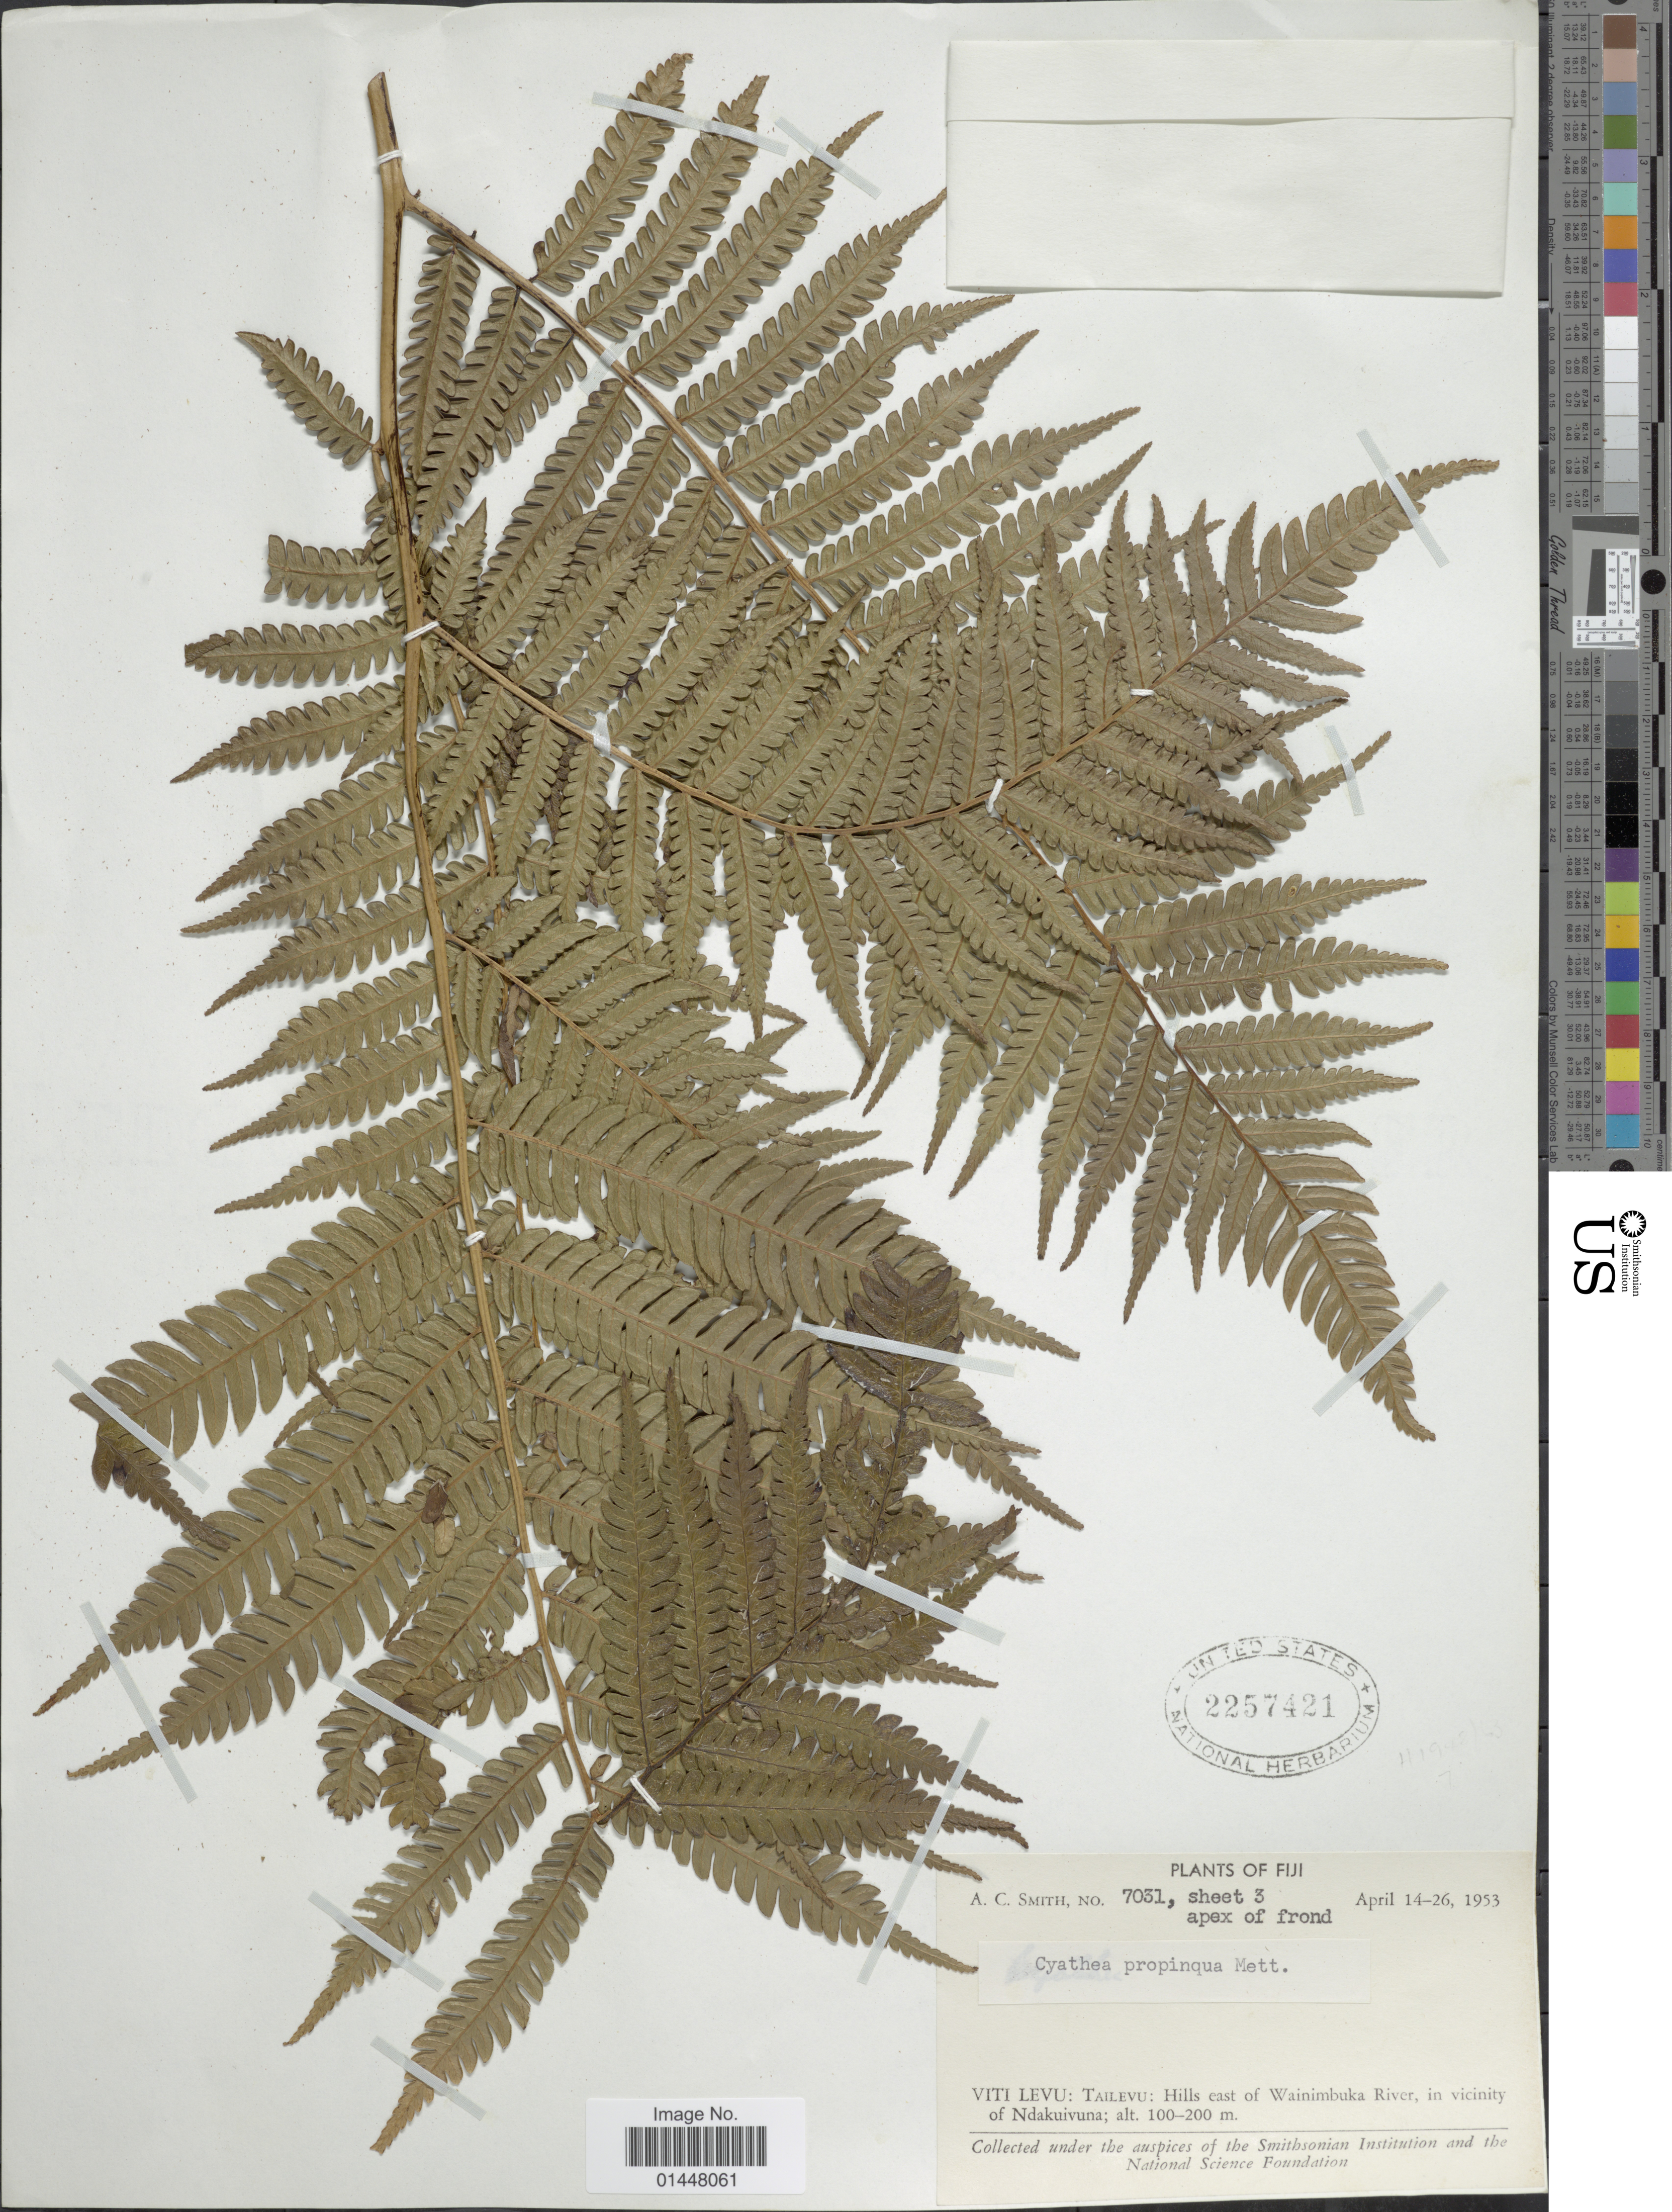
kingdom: Plantae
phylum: Tracheophyta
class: Polypodiopsida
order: Cyatheales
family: Cyatheaceae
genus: Sphaeropteris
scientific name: Sphaeropteris propinqua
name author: (Mett.) R.M. Tryon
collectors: A. C. Smith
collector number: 7031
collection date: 1953-04-14/1953-04-26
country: Fiji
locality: Fiji, Viti Levu: Tailevu: Hills east of Wainimbuka river, in vicinity of Ndakuivuna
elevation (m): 100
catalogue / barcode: US 2257421